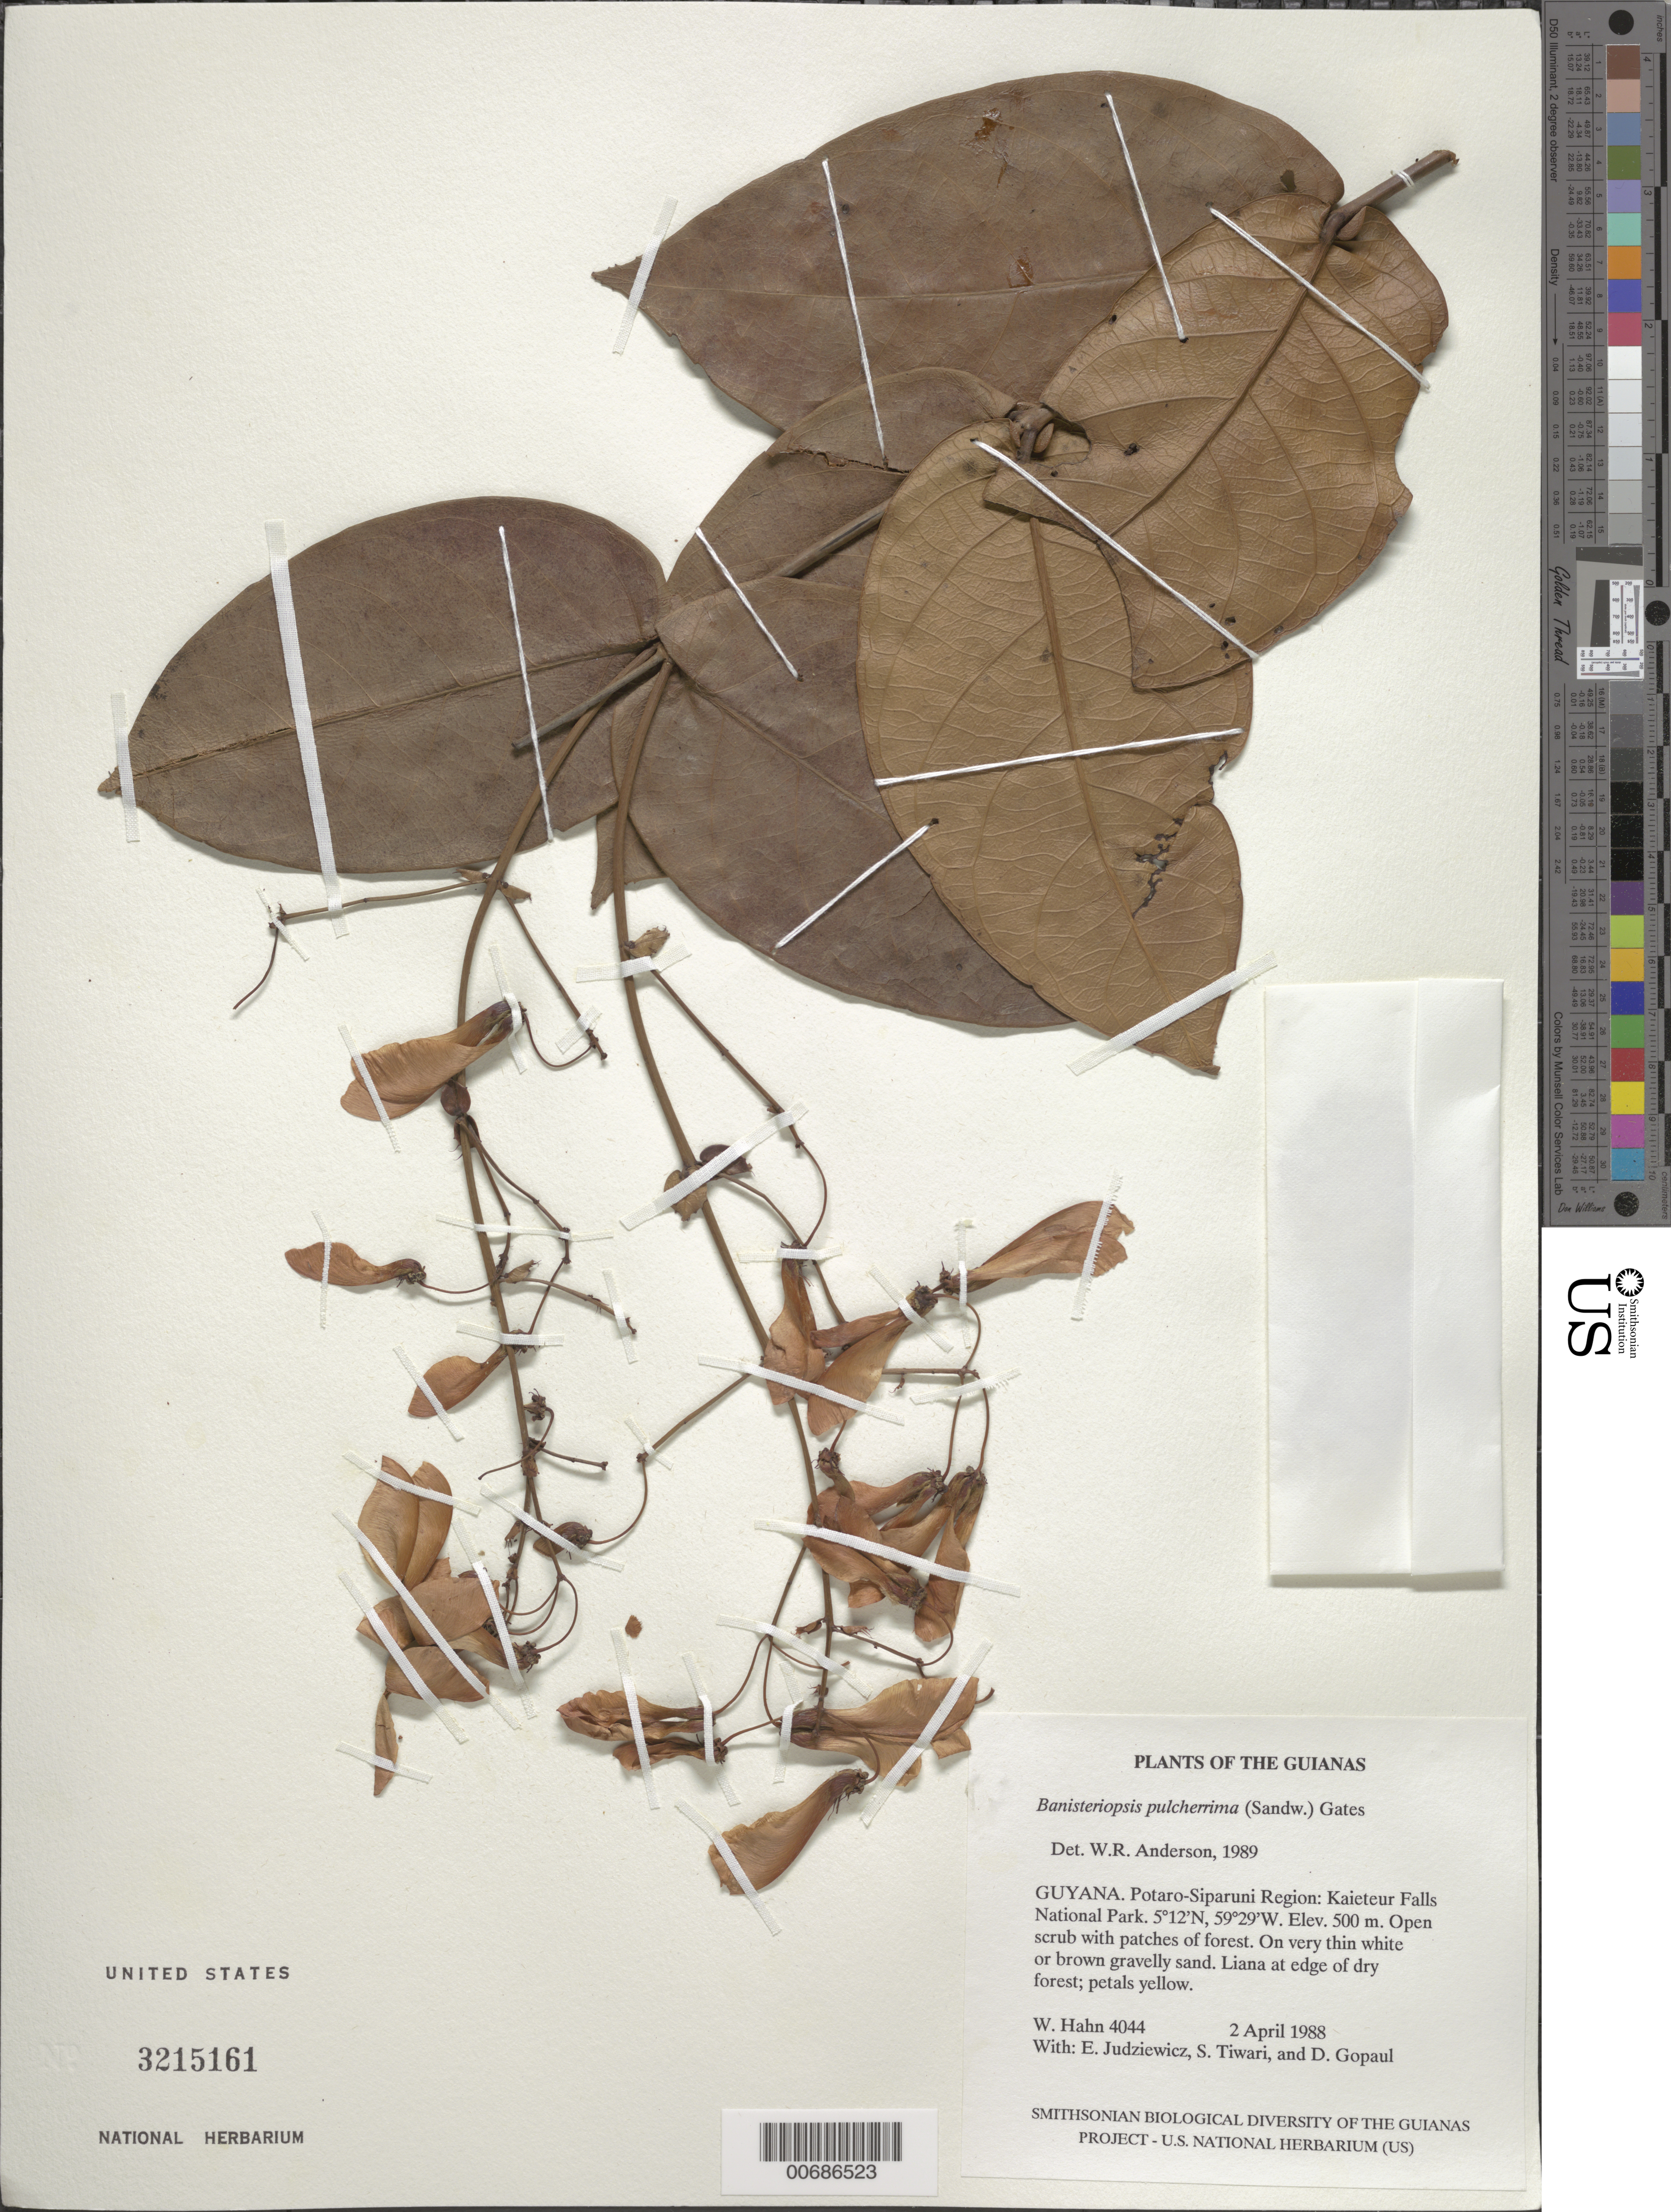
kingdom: Plantae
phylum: Tracheophyta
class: Magnoliopsida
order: Malpighiales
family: Malpighiaceae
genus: Banisteriopsis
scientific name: Banisteriopsis pulcherrima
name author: (Sandwith) B. Gates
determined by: Anderson, W. R., (MICH), University of Michigan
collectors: W. Hahn, E. J. Judziewicz, S. Tiwari & D. Gopaul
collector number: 4044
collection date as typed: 2 April 1988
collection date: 1988-04-02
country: Guyana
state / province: Potaro-Siparuni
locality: Kaieteur Falls National Park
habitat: Open scrub with patches of forest. On very thin white or brown gravelly sand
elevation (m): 500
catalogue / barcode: US 3215161